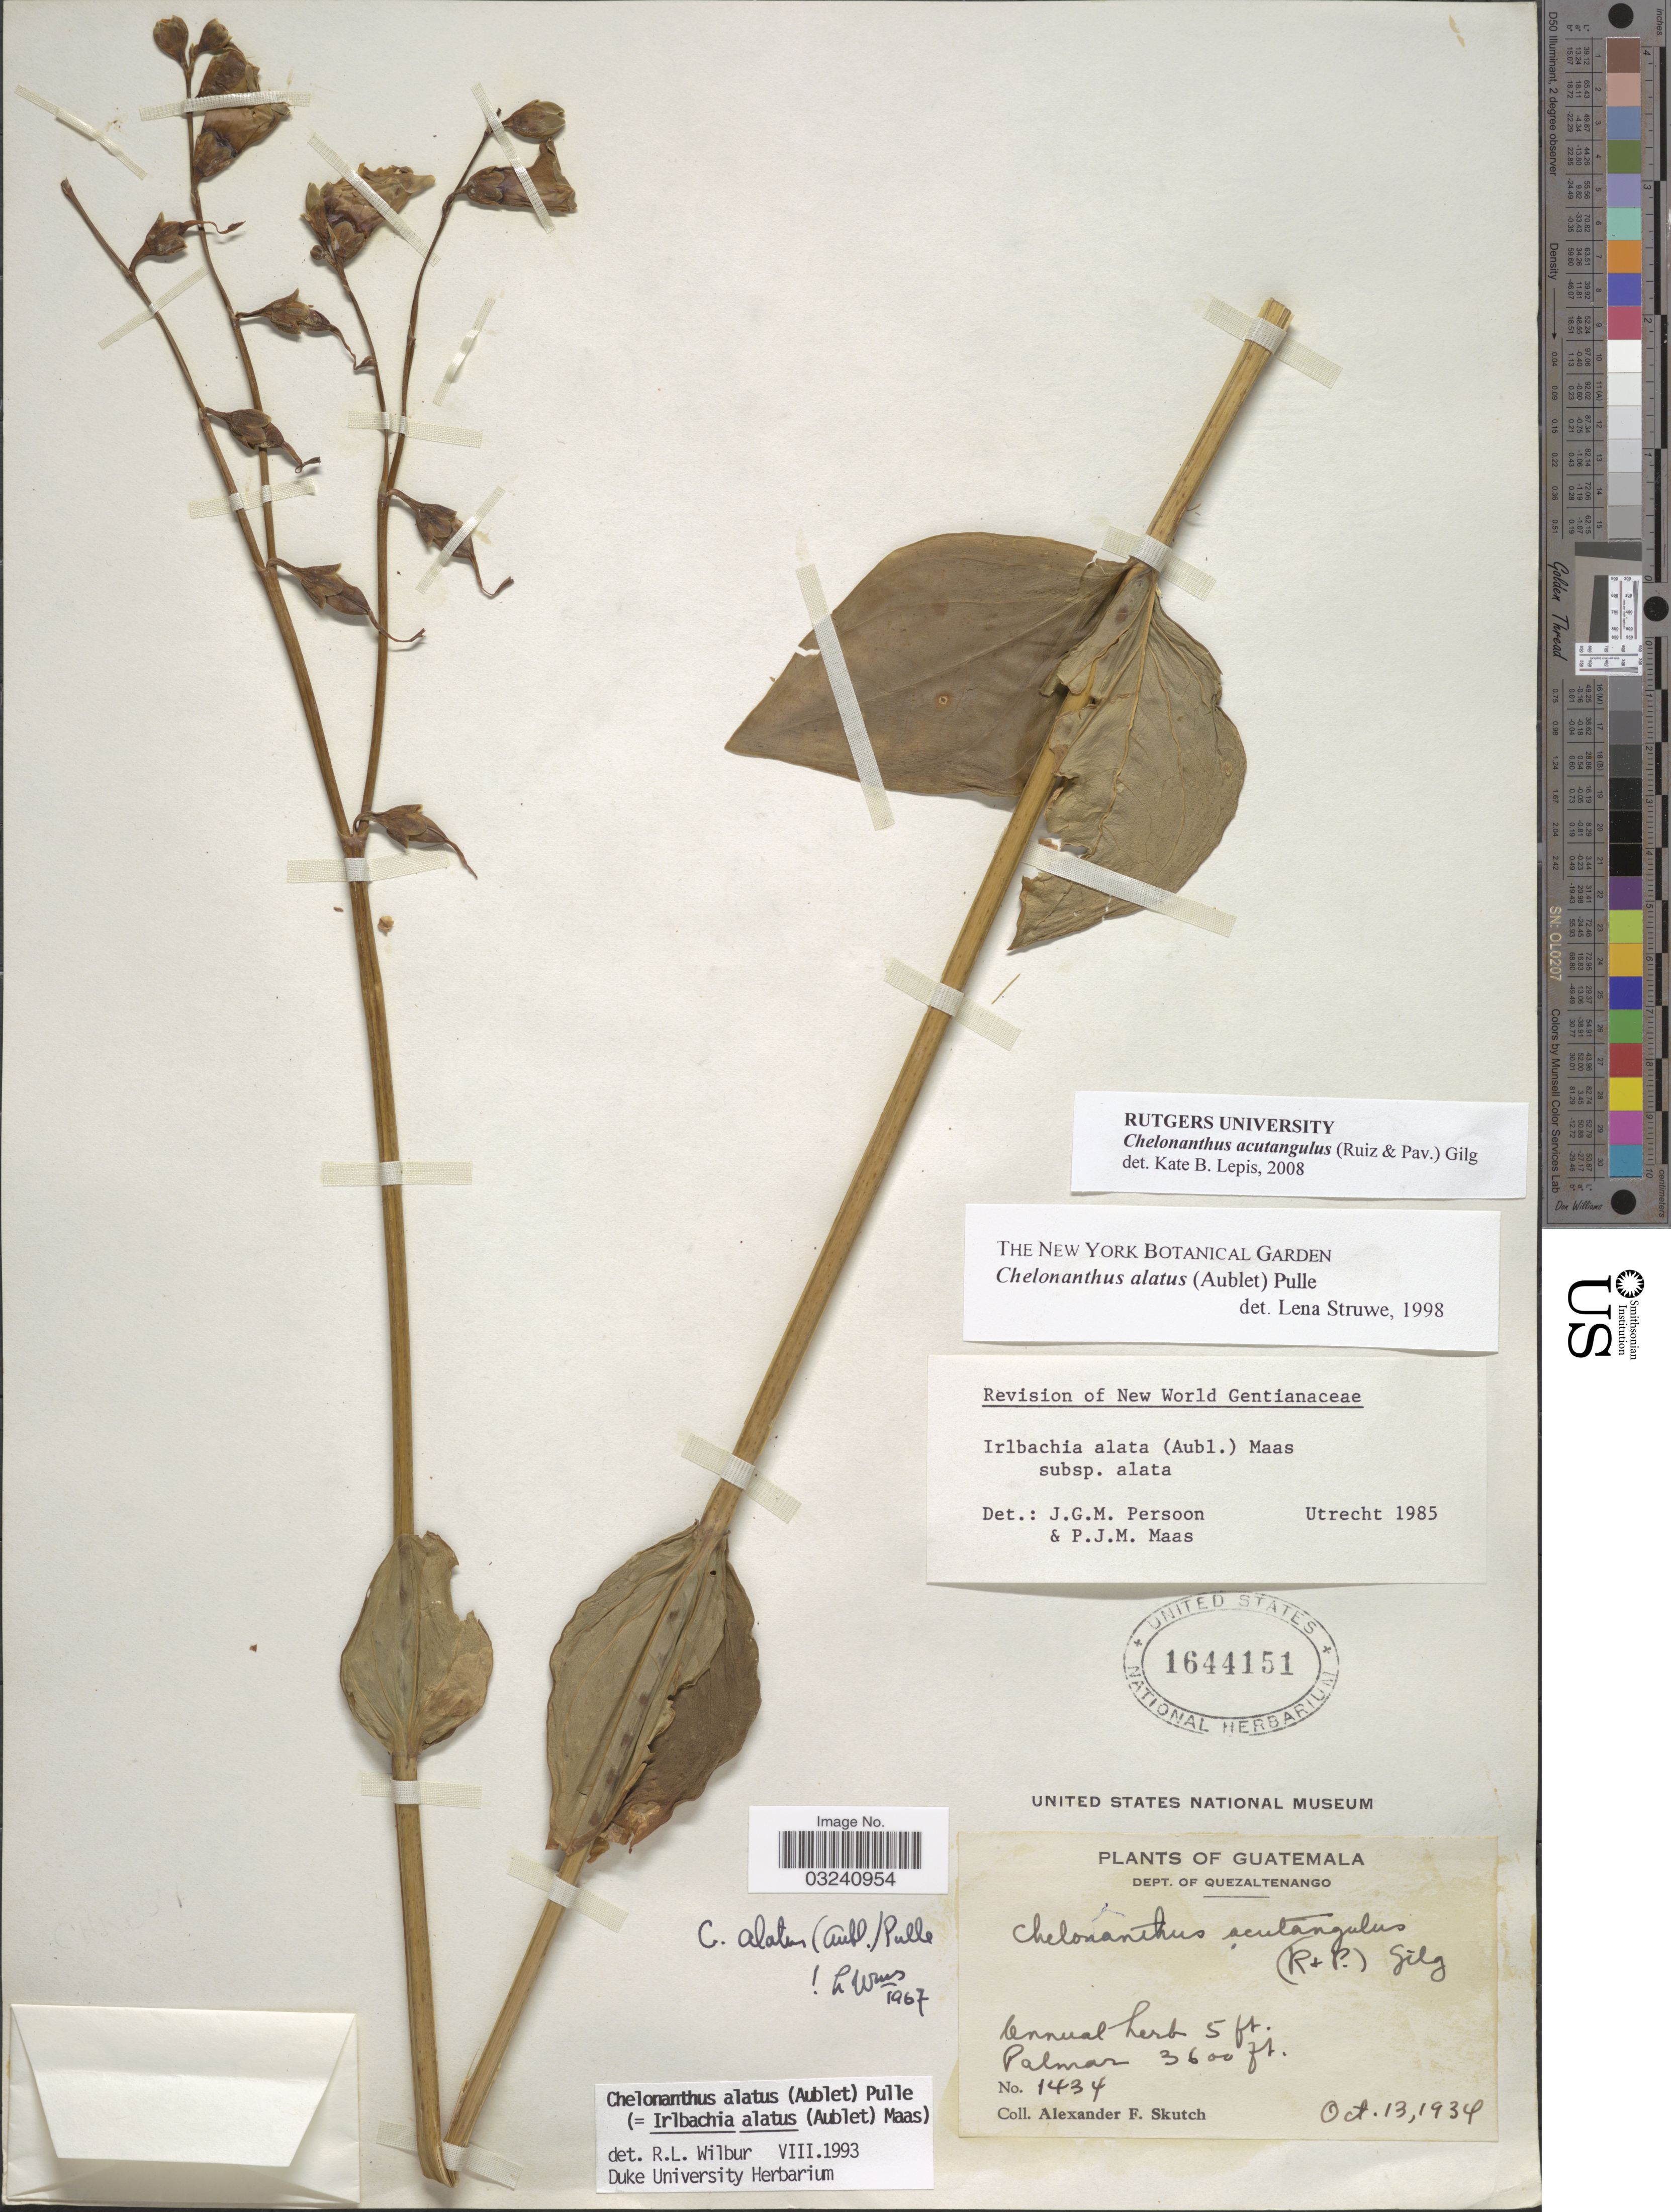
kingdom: Plantae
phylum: Tracheophyta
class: Magnoliopsida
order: Gentianales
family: Gentianaceae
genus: Chelonanthus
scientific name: Chelonanthus acutangulus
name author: (Ruiz & Pav.) Gilg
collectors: A. F. Skutch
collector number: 1434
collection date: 1934-10-13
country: Guatemala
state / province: Quetzaltenango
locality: Dept. of Quezaltenango. Palmar.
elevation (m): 1097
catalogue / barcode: US 1644151